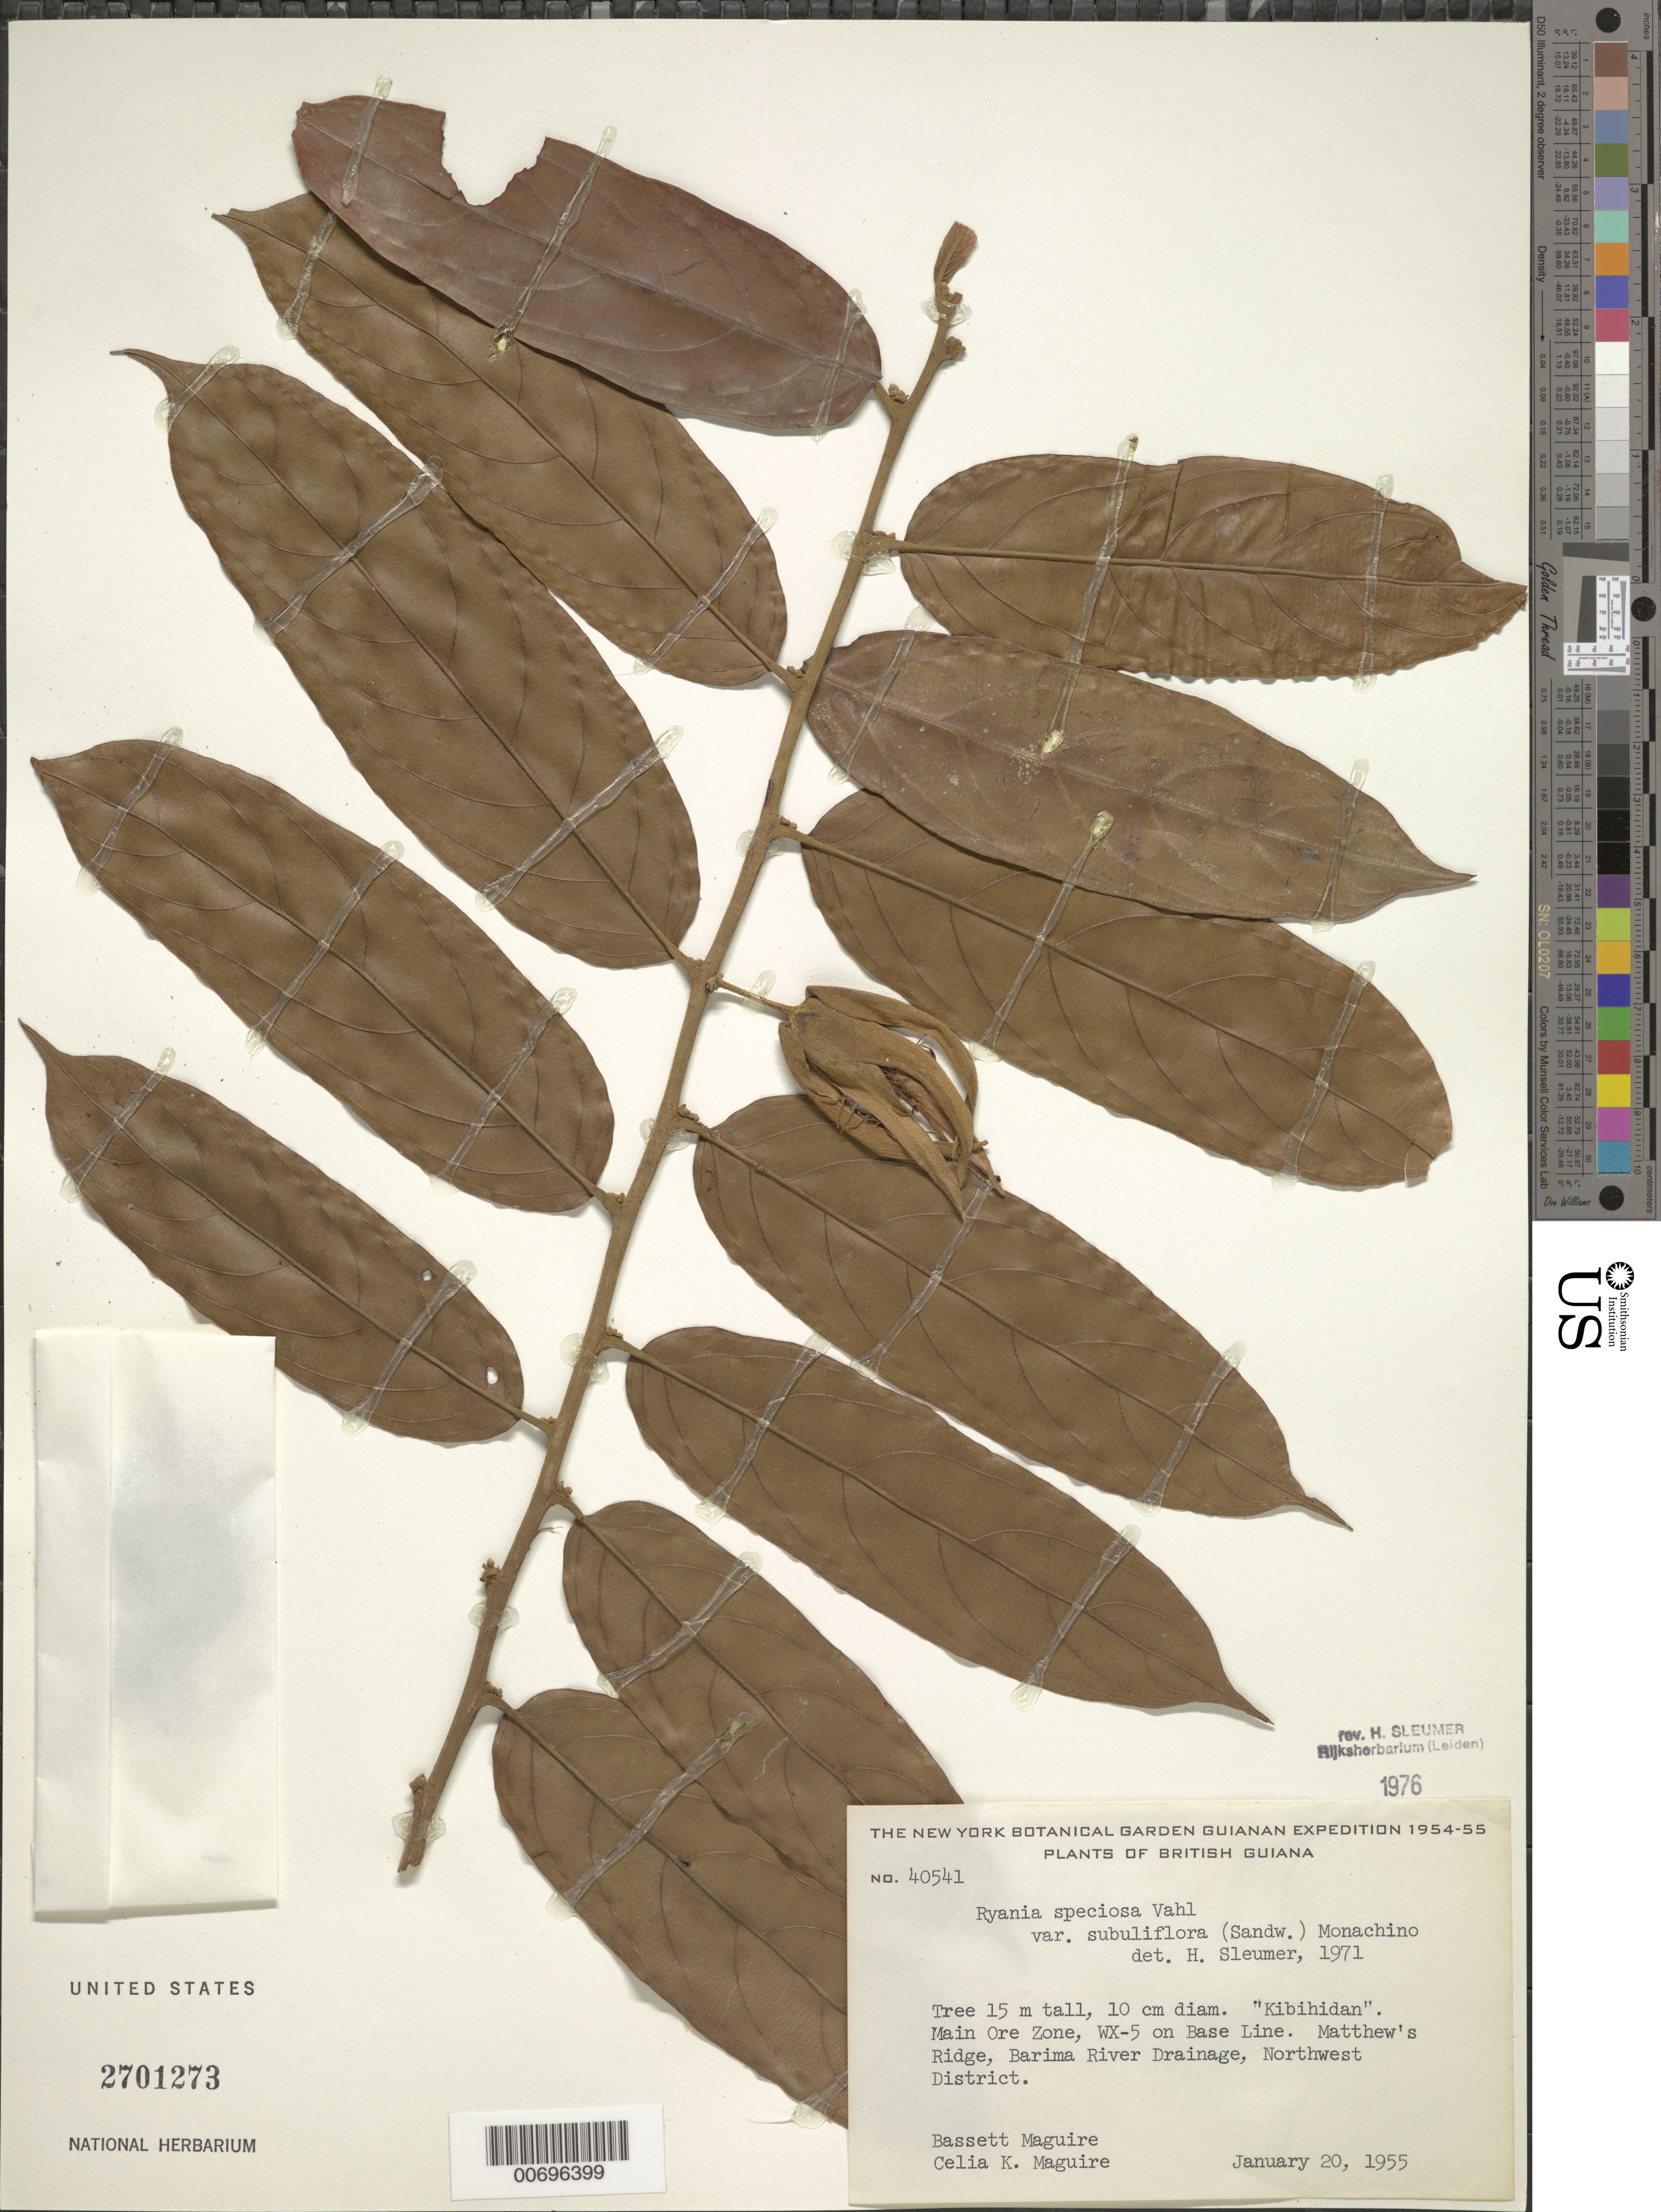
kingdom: Plantae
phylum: Tracheophyta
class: Magnoliopsida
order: Malpighiales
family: Salicaceae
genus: Ryania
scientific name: Ryania speciosa var. subuliflora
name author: (Sandwith) Monach.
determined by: Sleumer, H. O.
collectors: B. Maguire & C. K. Maguire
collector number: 40541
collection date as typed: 20-Jan-55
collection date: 1955-01-20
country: Guyana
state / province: Barima-Waini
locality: Barima R., Matthews Ridge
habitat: Main ore zone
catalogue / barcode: US 2701273